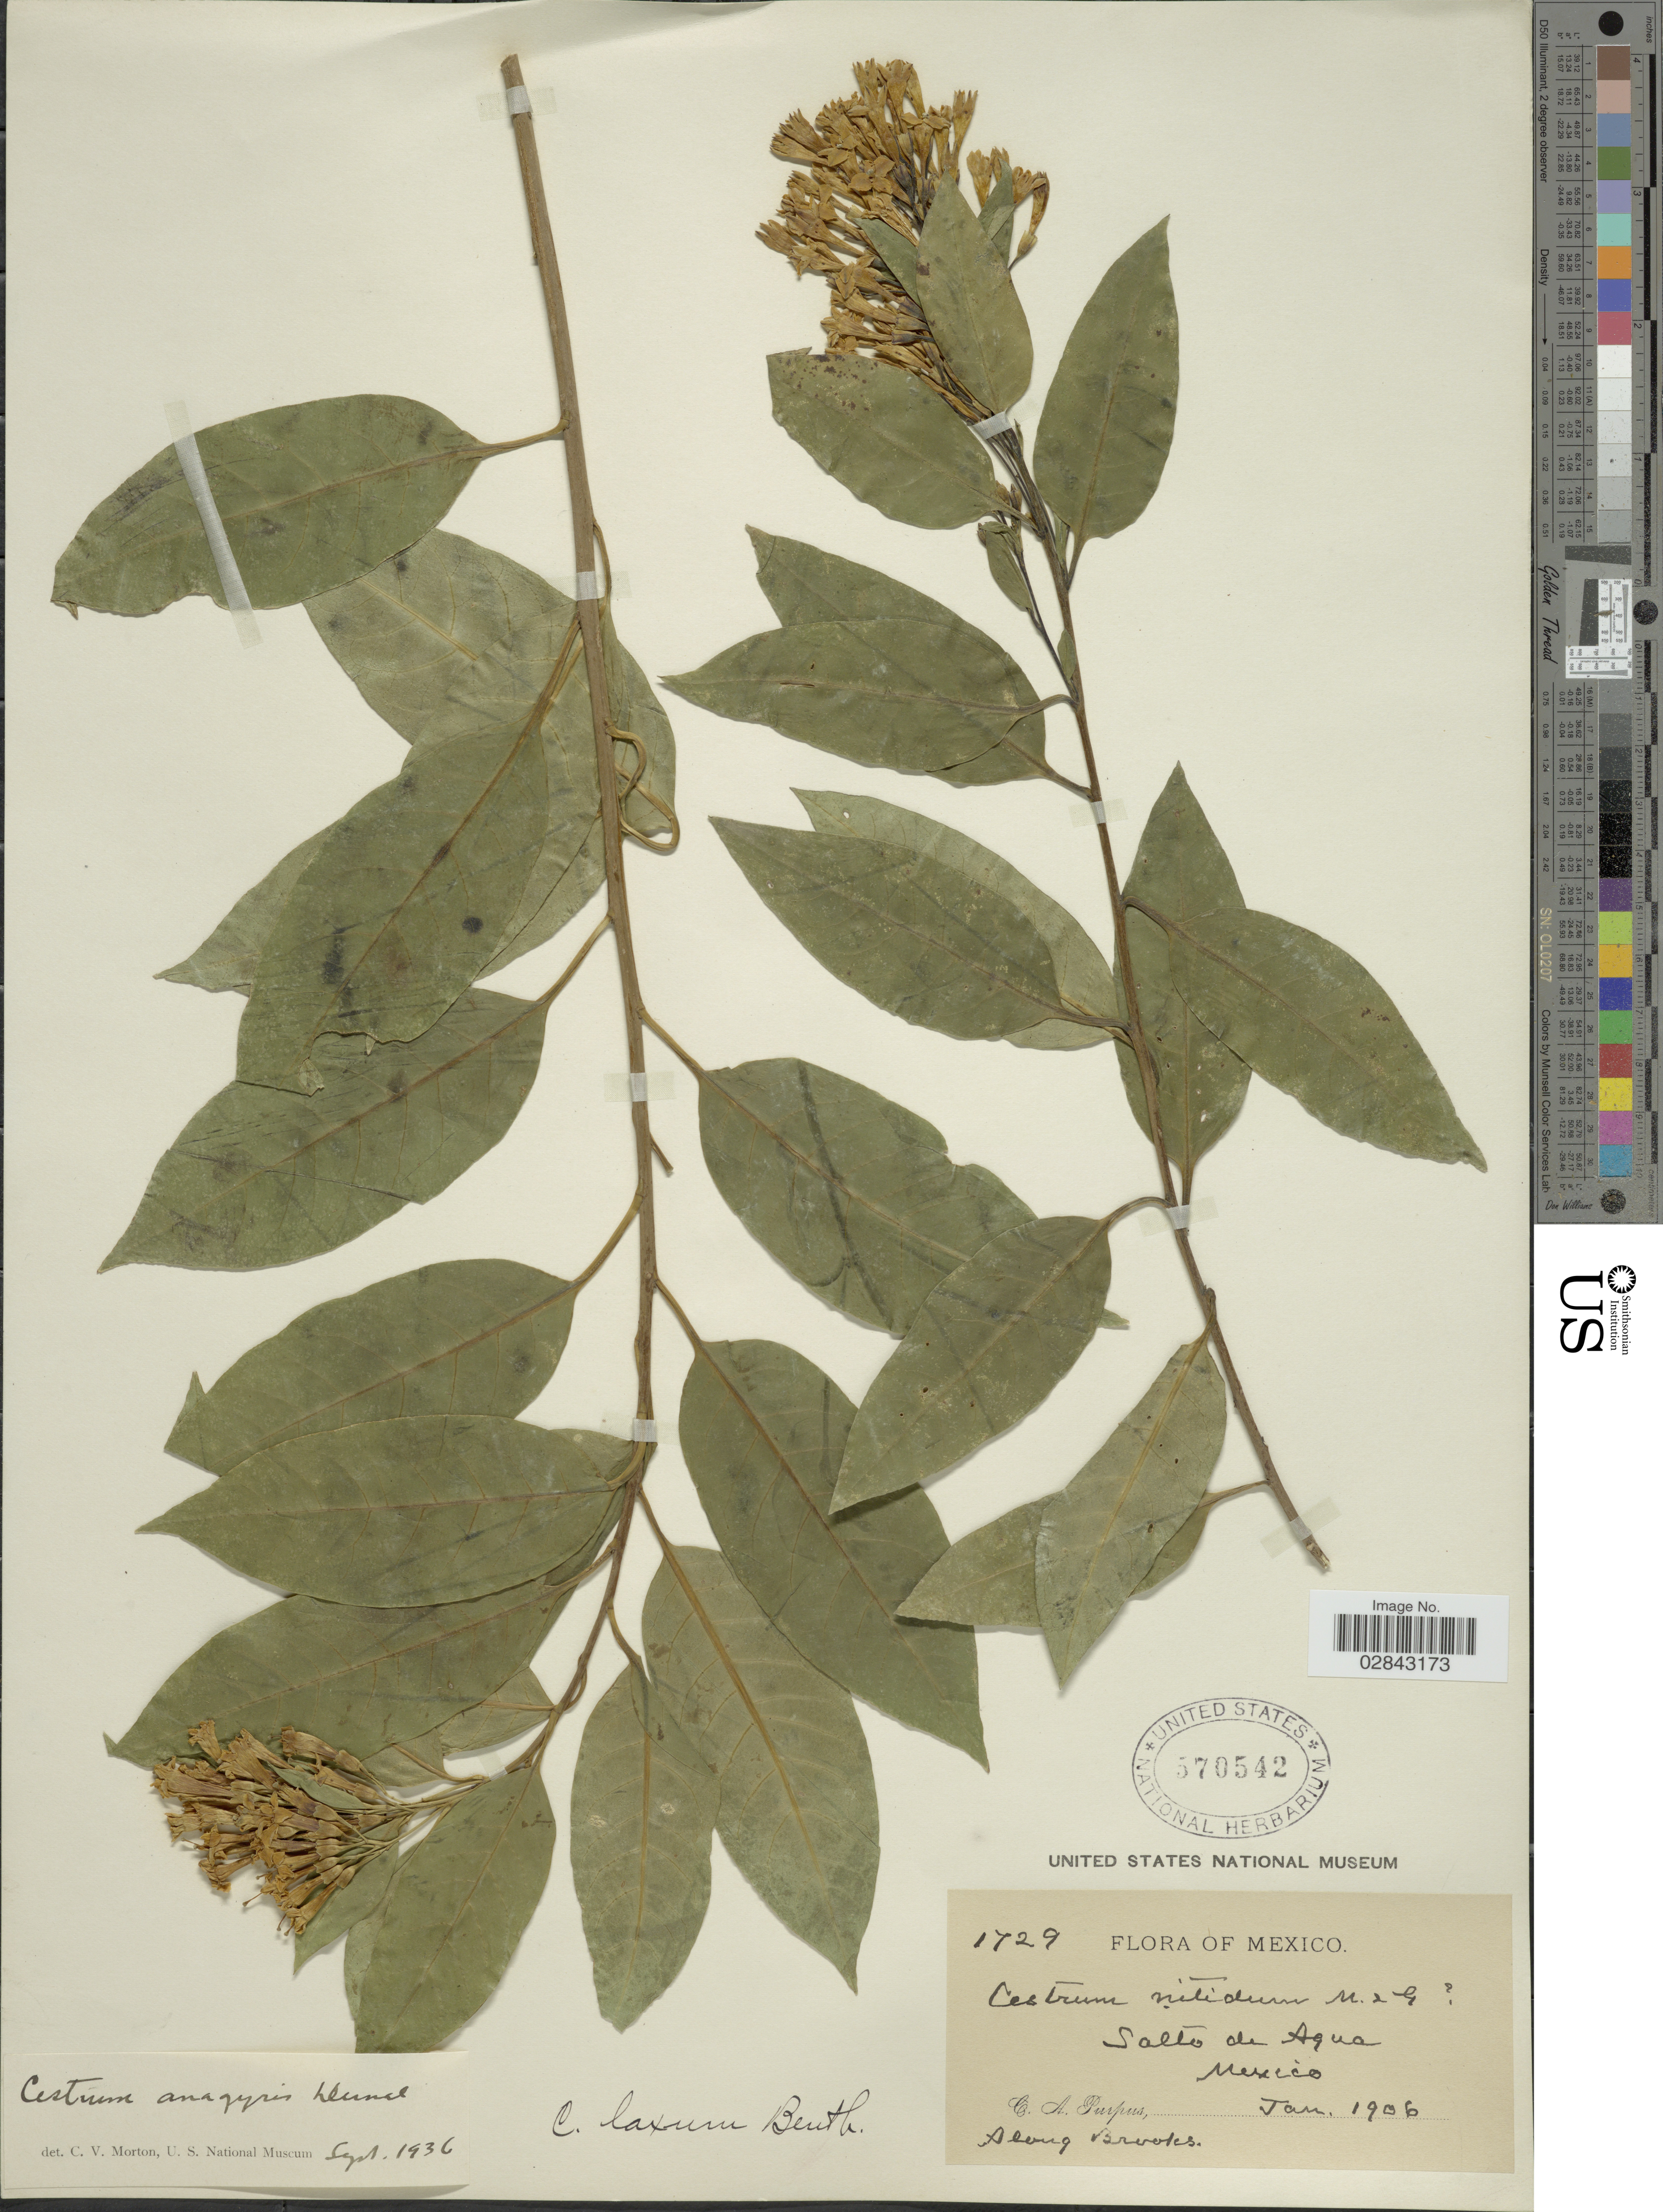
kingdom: Plantae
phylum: Tracheophyta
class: Magnoliopsida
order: Solanales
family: Solanaceae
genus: Cestrum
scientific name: Cestrum anagyris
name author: Dunal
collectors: C. A. Purpus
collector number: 1729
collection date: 1906-01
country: Mexico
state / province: México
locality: Salto de Agua. Along Brooks.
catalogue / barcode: US 570542